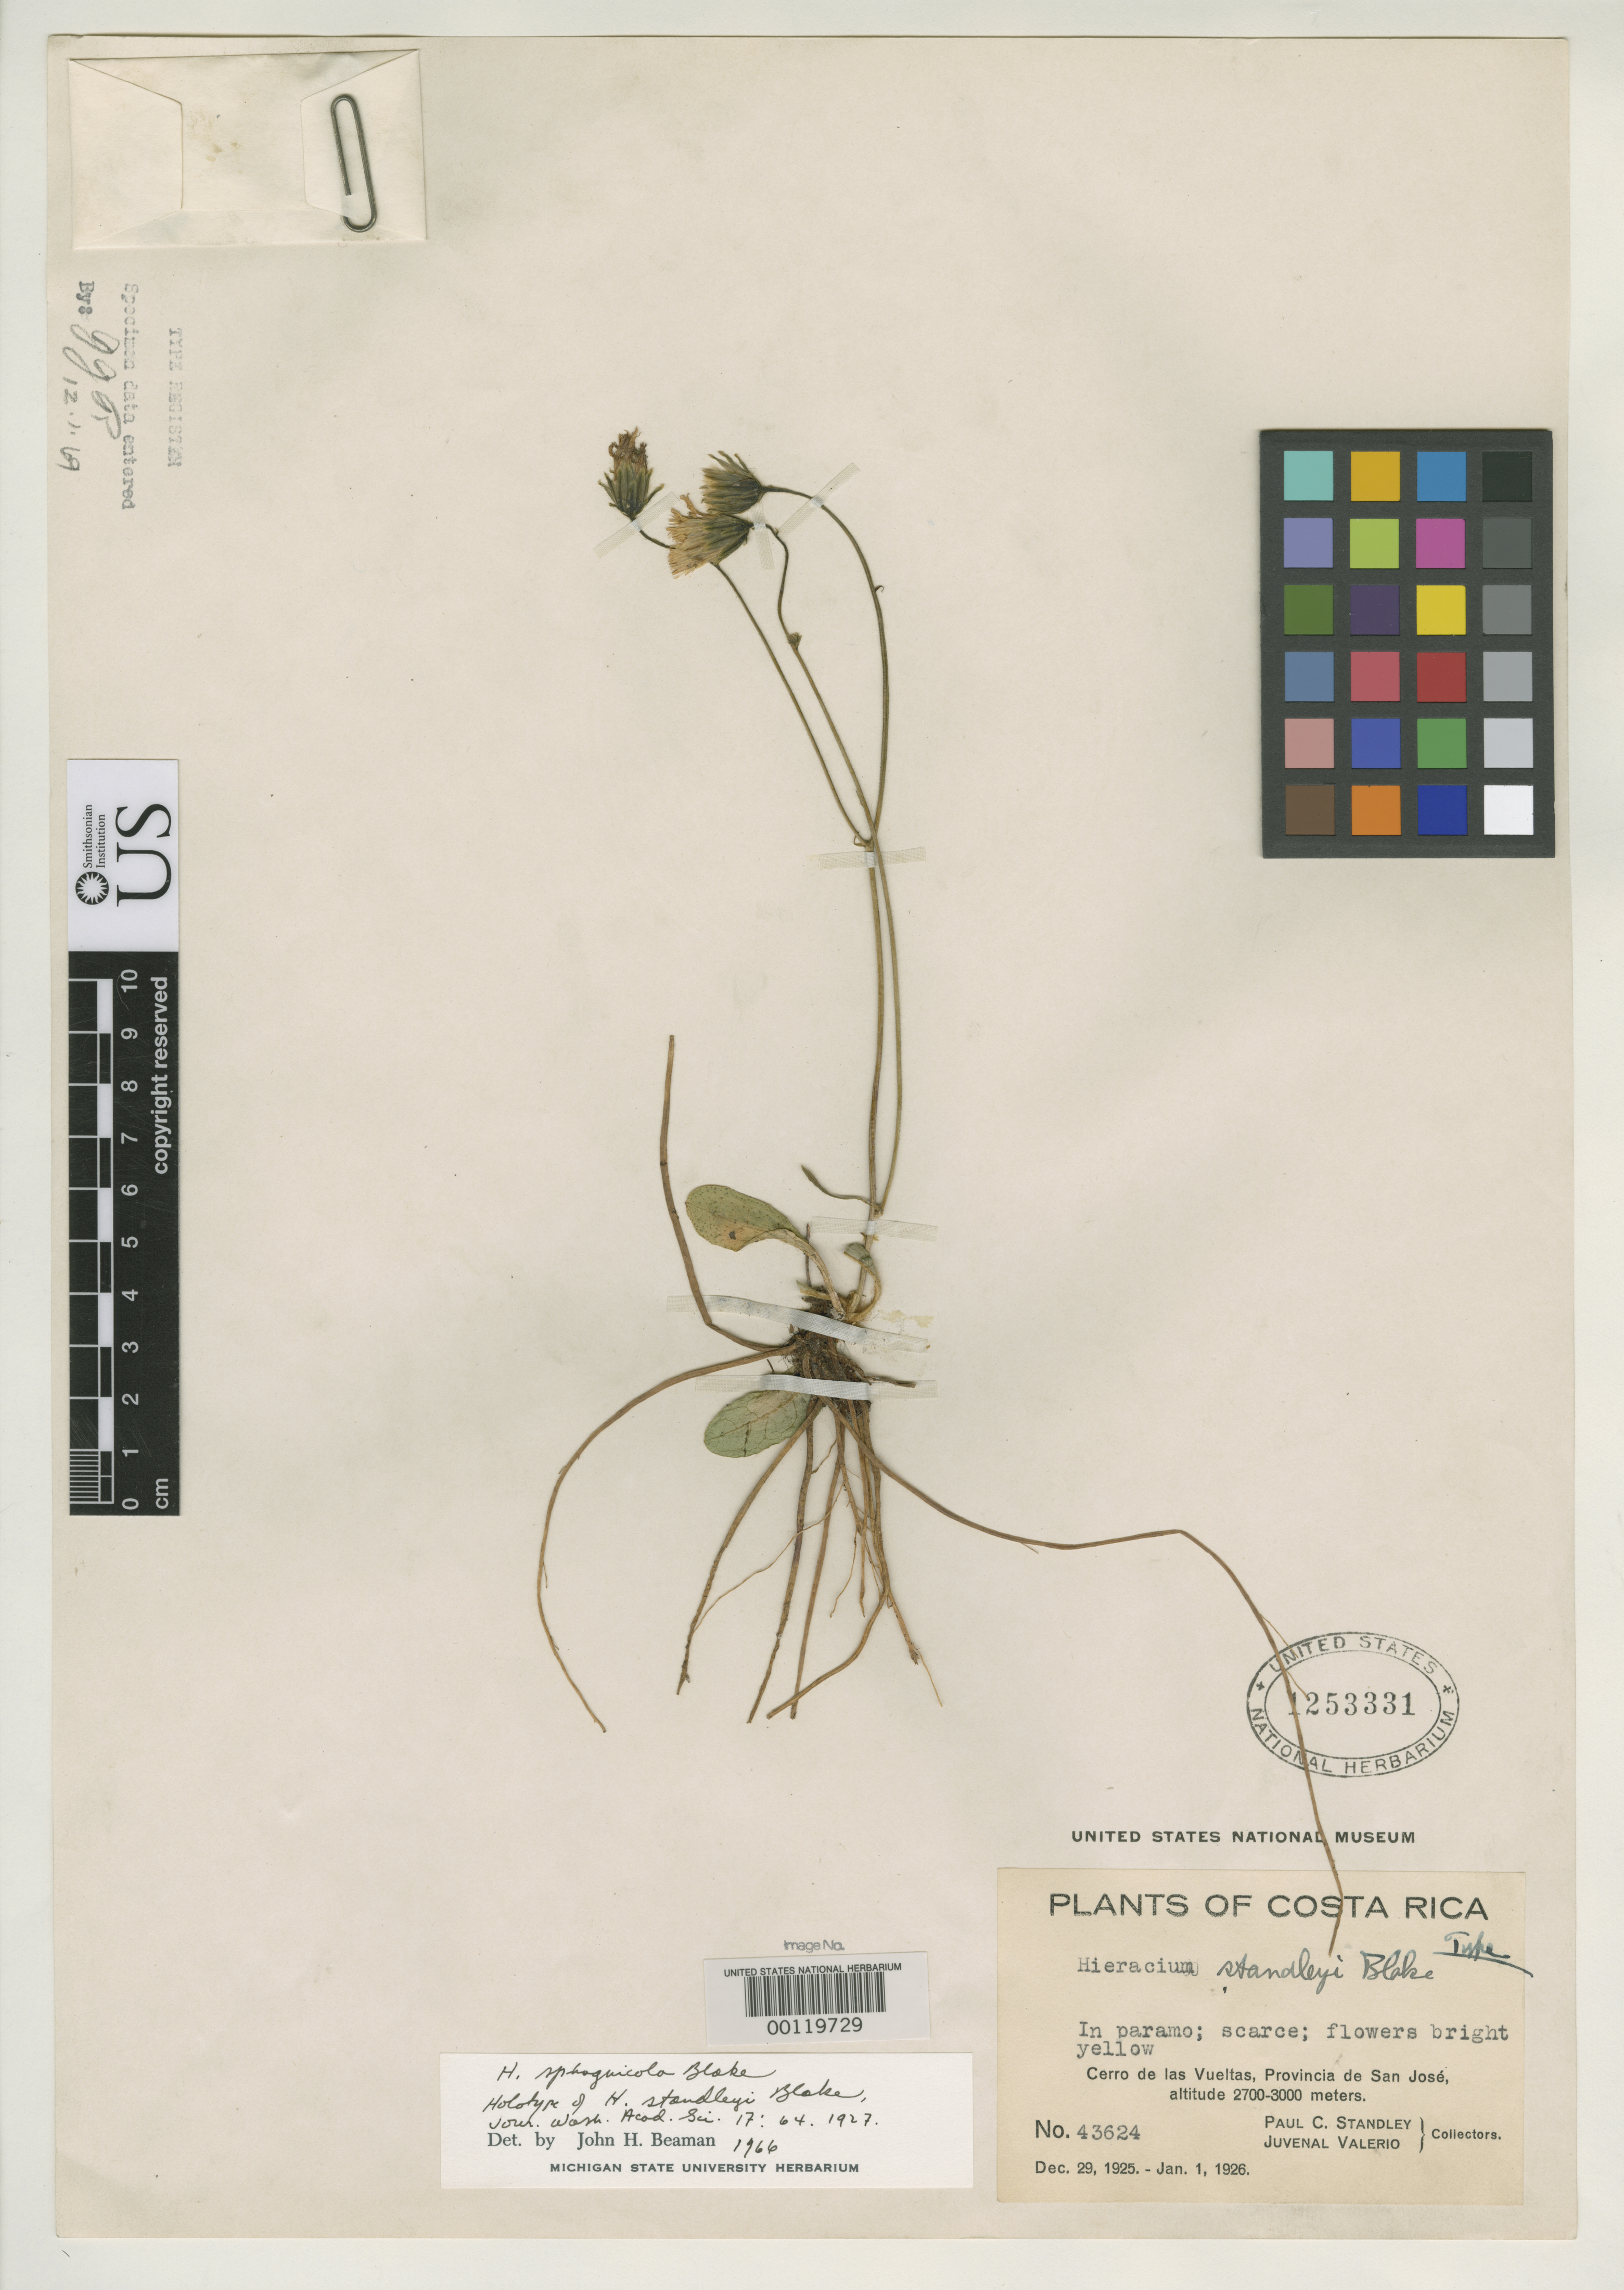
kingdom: Plantae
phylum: Tracheophyta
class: Magnoliopsida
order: Asterales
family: Asteraceae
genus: Hieracium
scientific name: Hieracium standleyi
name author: S.F. Blake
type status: Holotype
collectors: P. C. Standley & J. Valerio R.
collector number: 43624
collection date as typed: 29 Dec 1925 to 01 Jan 1926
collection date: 1925-12-29/1926-01-01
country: Costa Rica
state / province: San José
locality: Cerro de las Vueltas.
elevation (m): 2700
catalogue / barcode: US 1253331